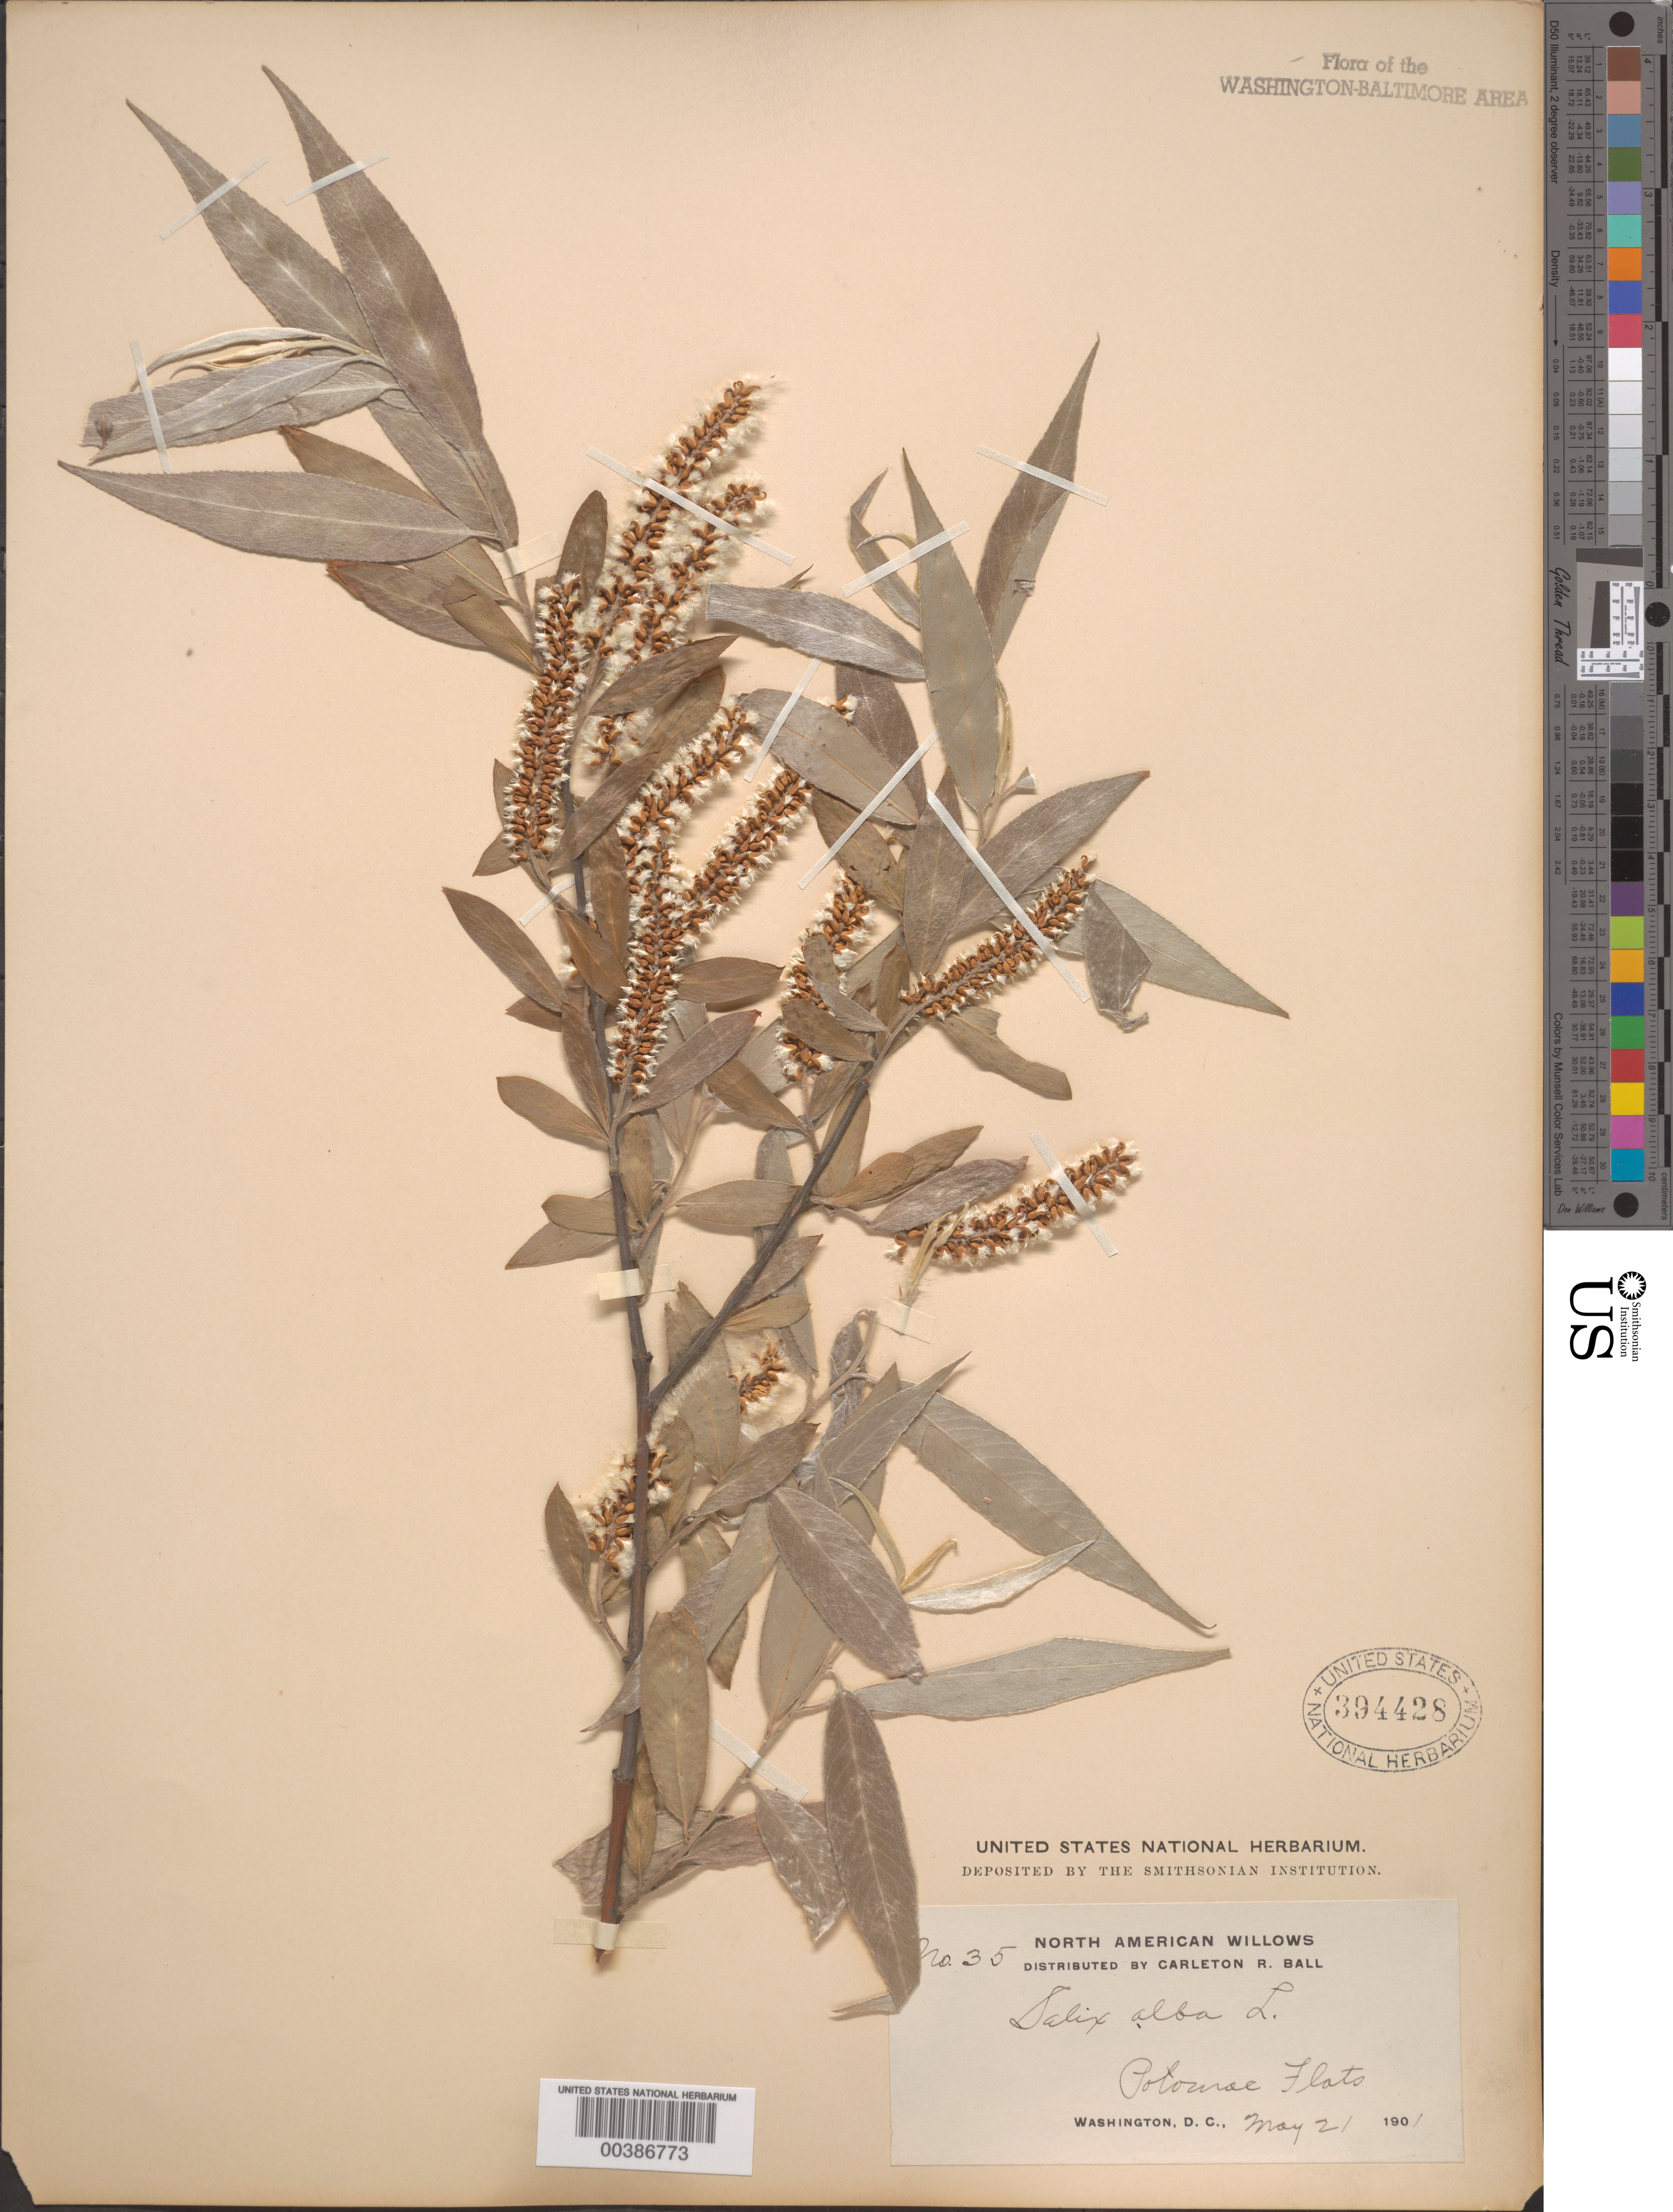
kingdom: Plantae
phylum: Tracheophyta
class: Magnoliopsida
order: Malpighiales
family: Salicaceae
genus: Salix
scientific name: Salix alba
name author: L.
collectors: C. R. Ball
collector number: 35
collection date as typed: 21 May 1901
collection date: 1901-05-21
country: United States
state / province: District of Columbia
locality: Potomac Flats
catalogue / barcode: US 394428